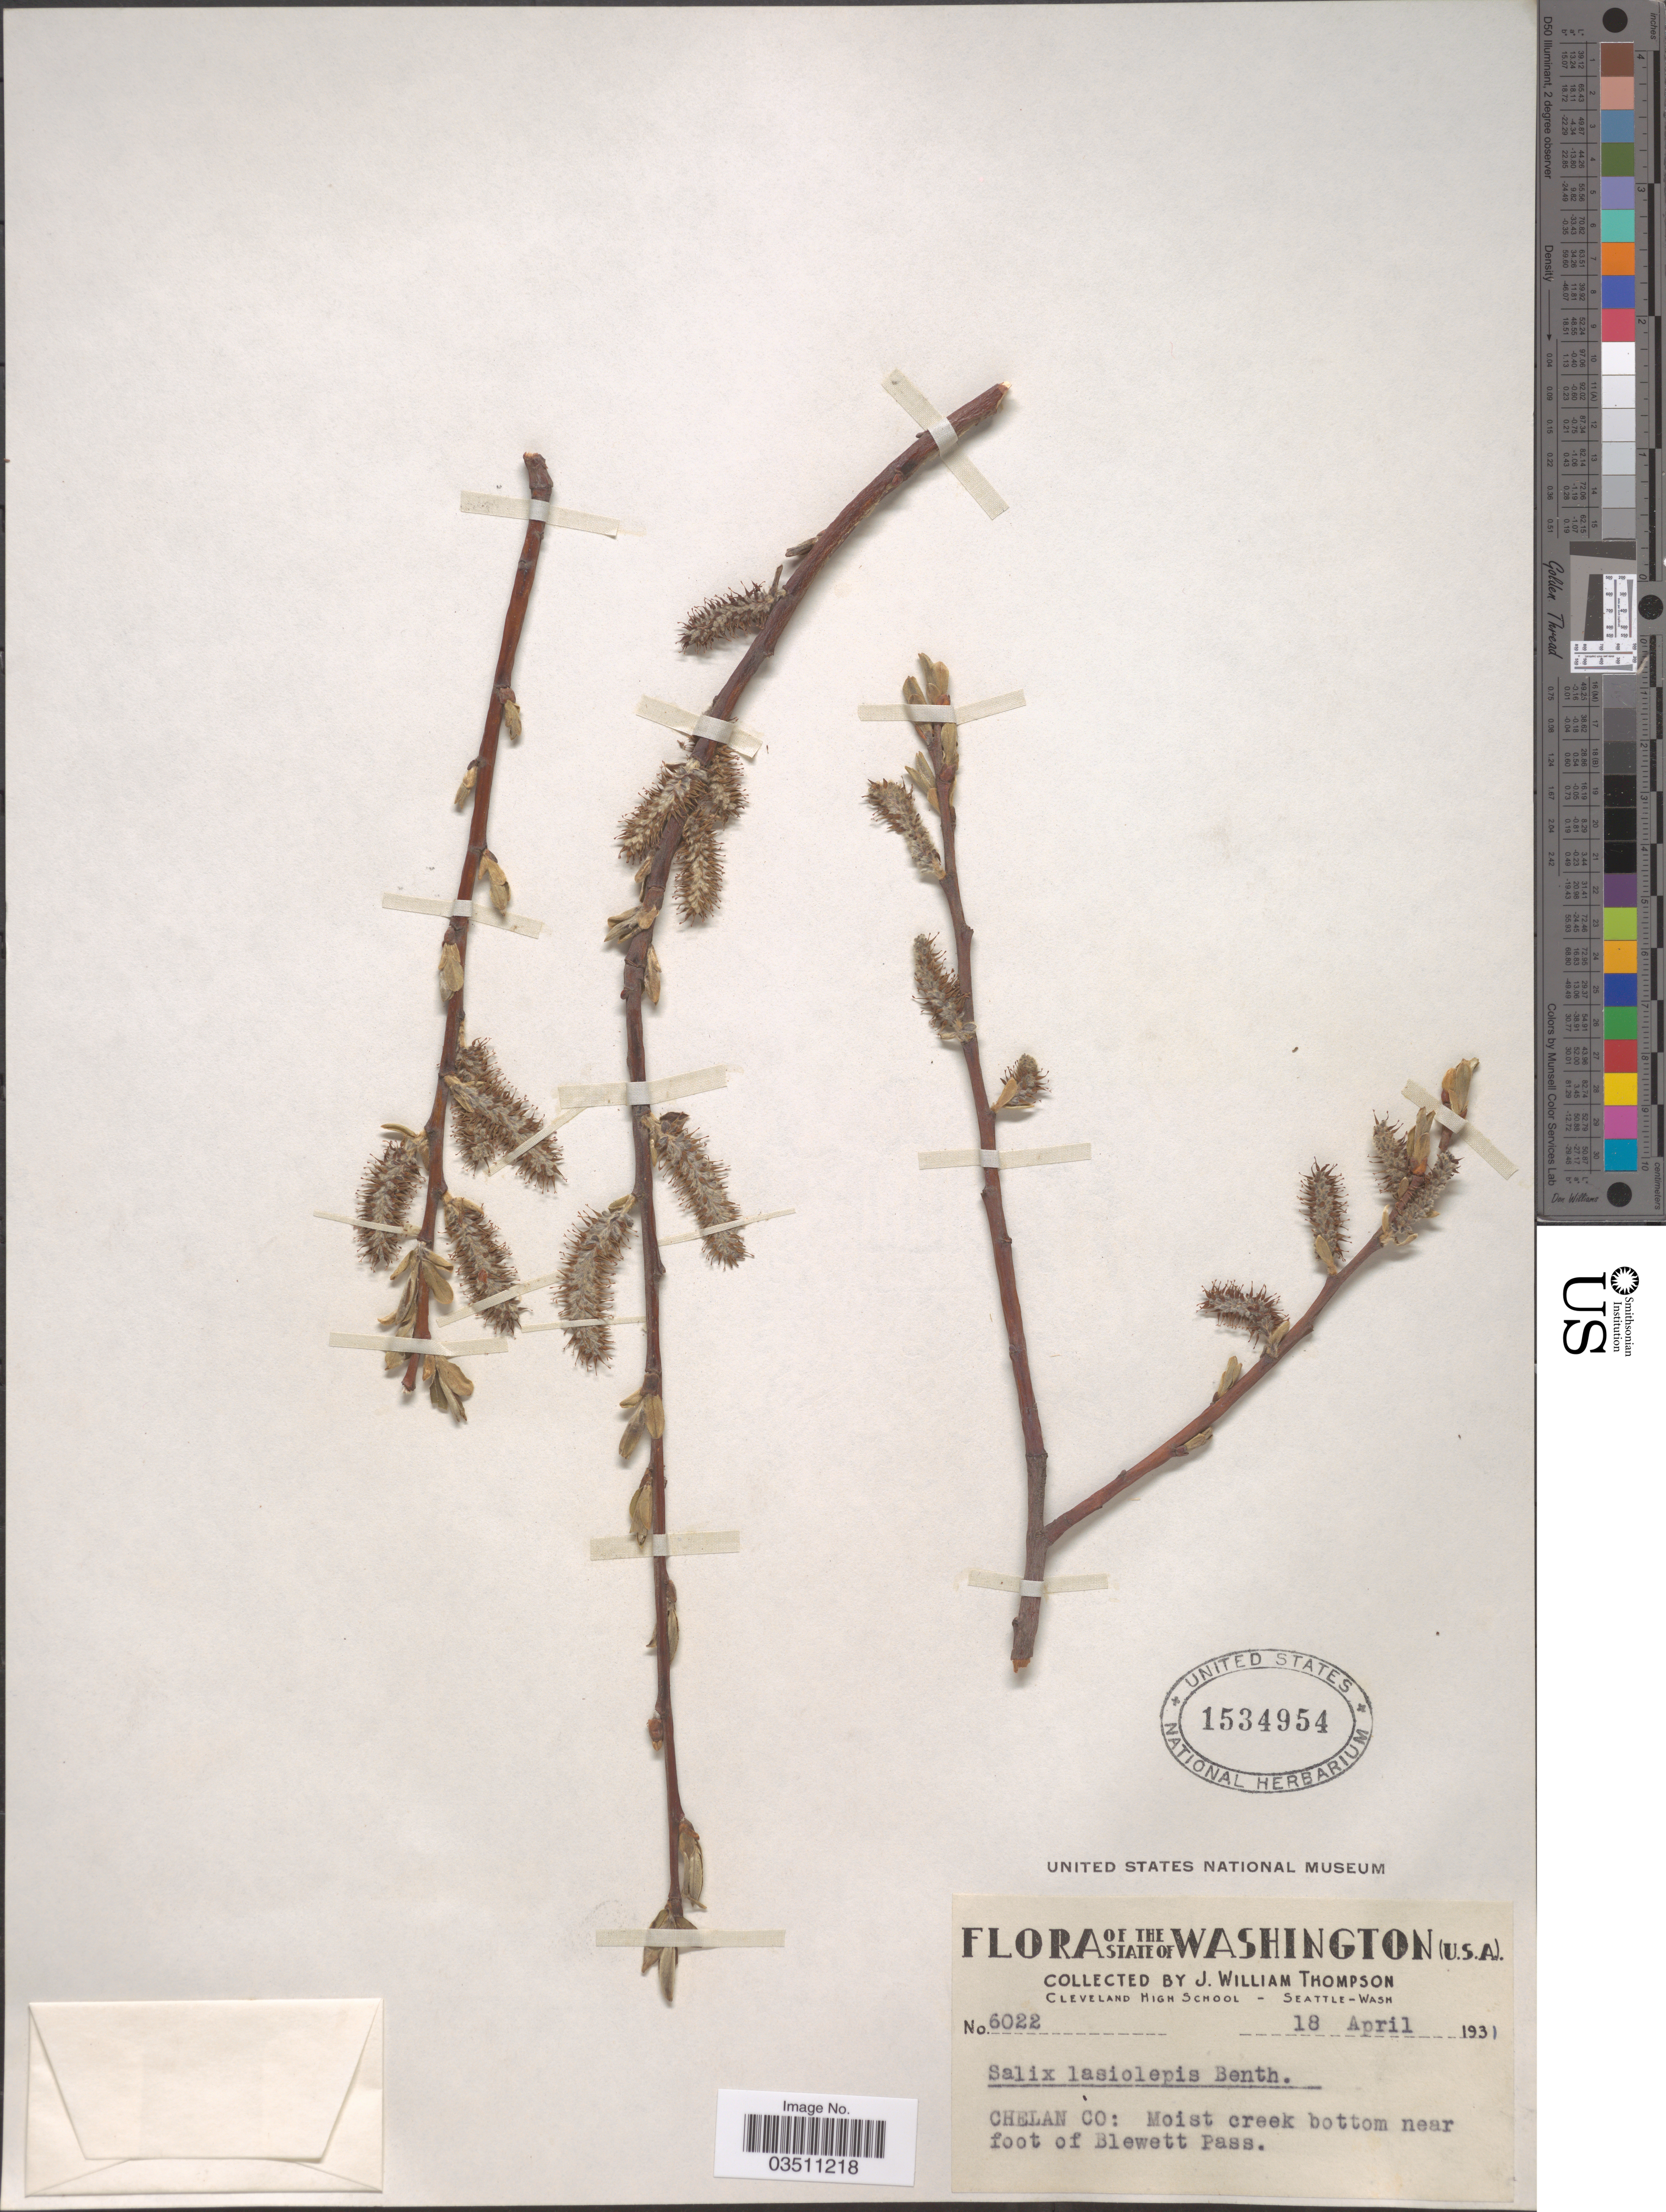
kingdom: Plantae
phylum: Tracheophyta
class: Magnoliopsida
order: Malpighiales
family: Salicaceae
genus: Salix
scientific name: Salix lasiolepis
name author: Benth.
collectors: J. W. Thompson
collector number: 6022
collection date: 1931-04-18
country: United States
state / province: Washington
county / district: Chelan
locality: Chelan Co: Moist creek bottom near foot of Blewett Pass.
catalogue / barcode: US 1534954